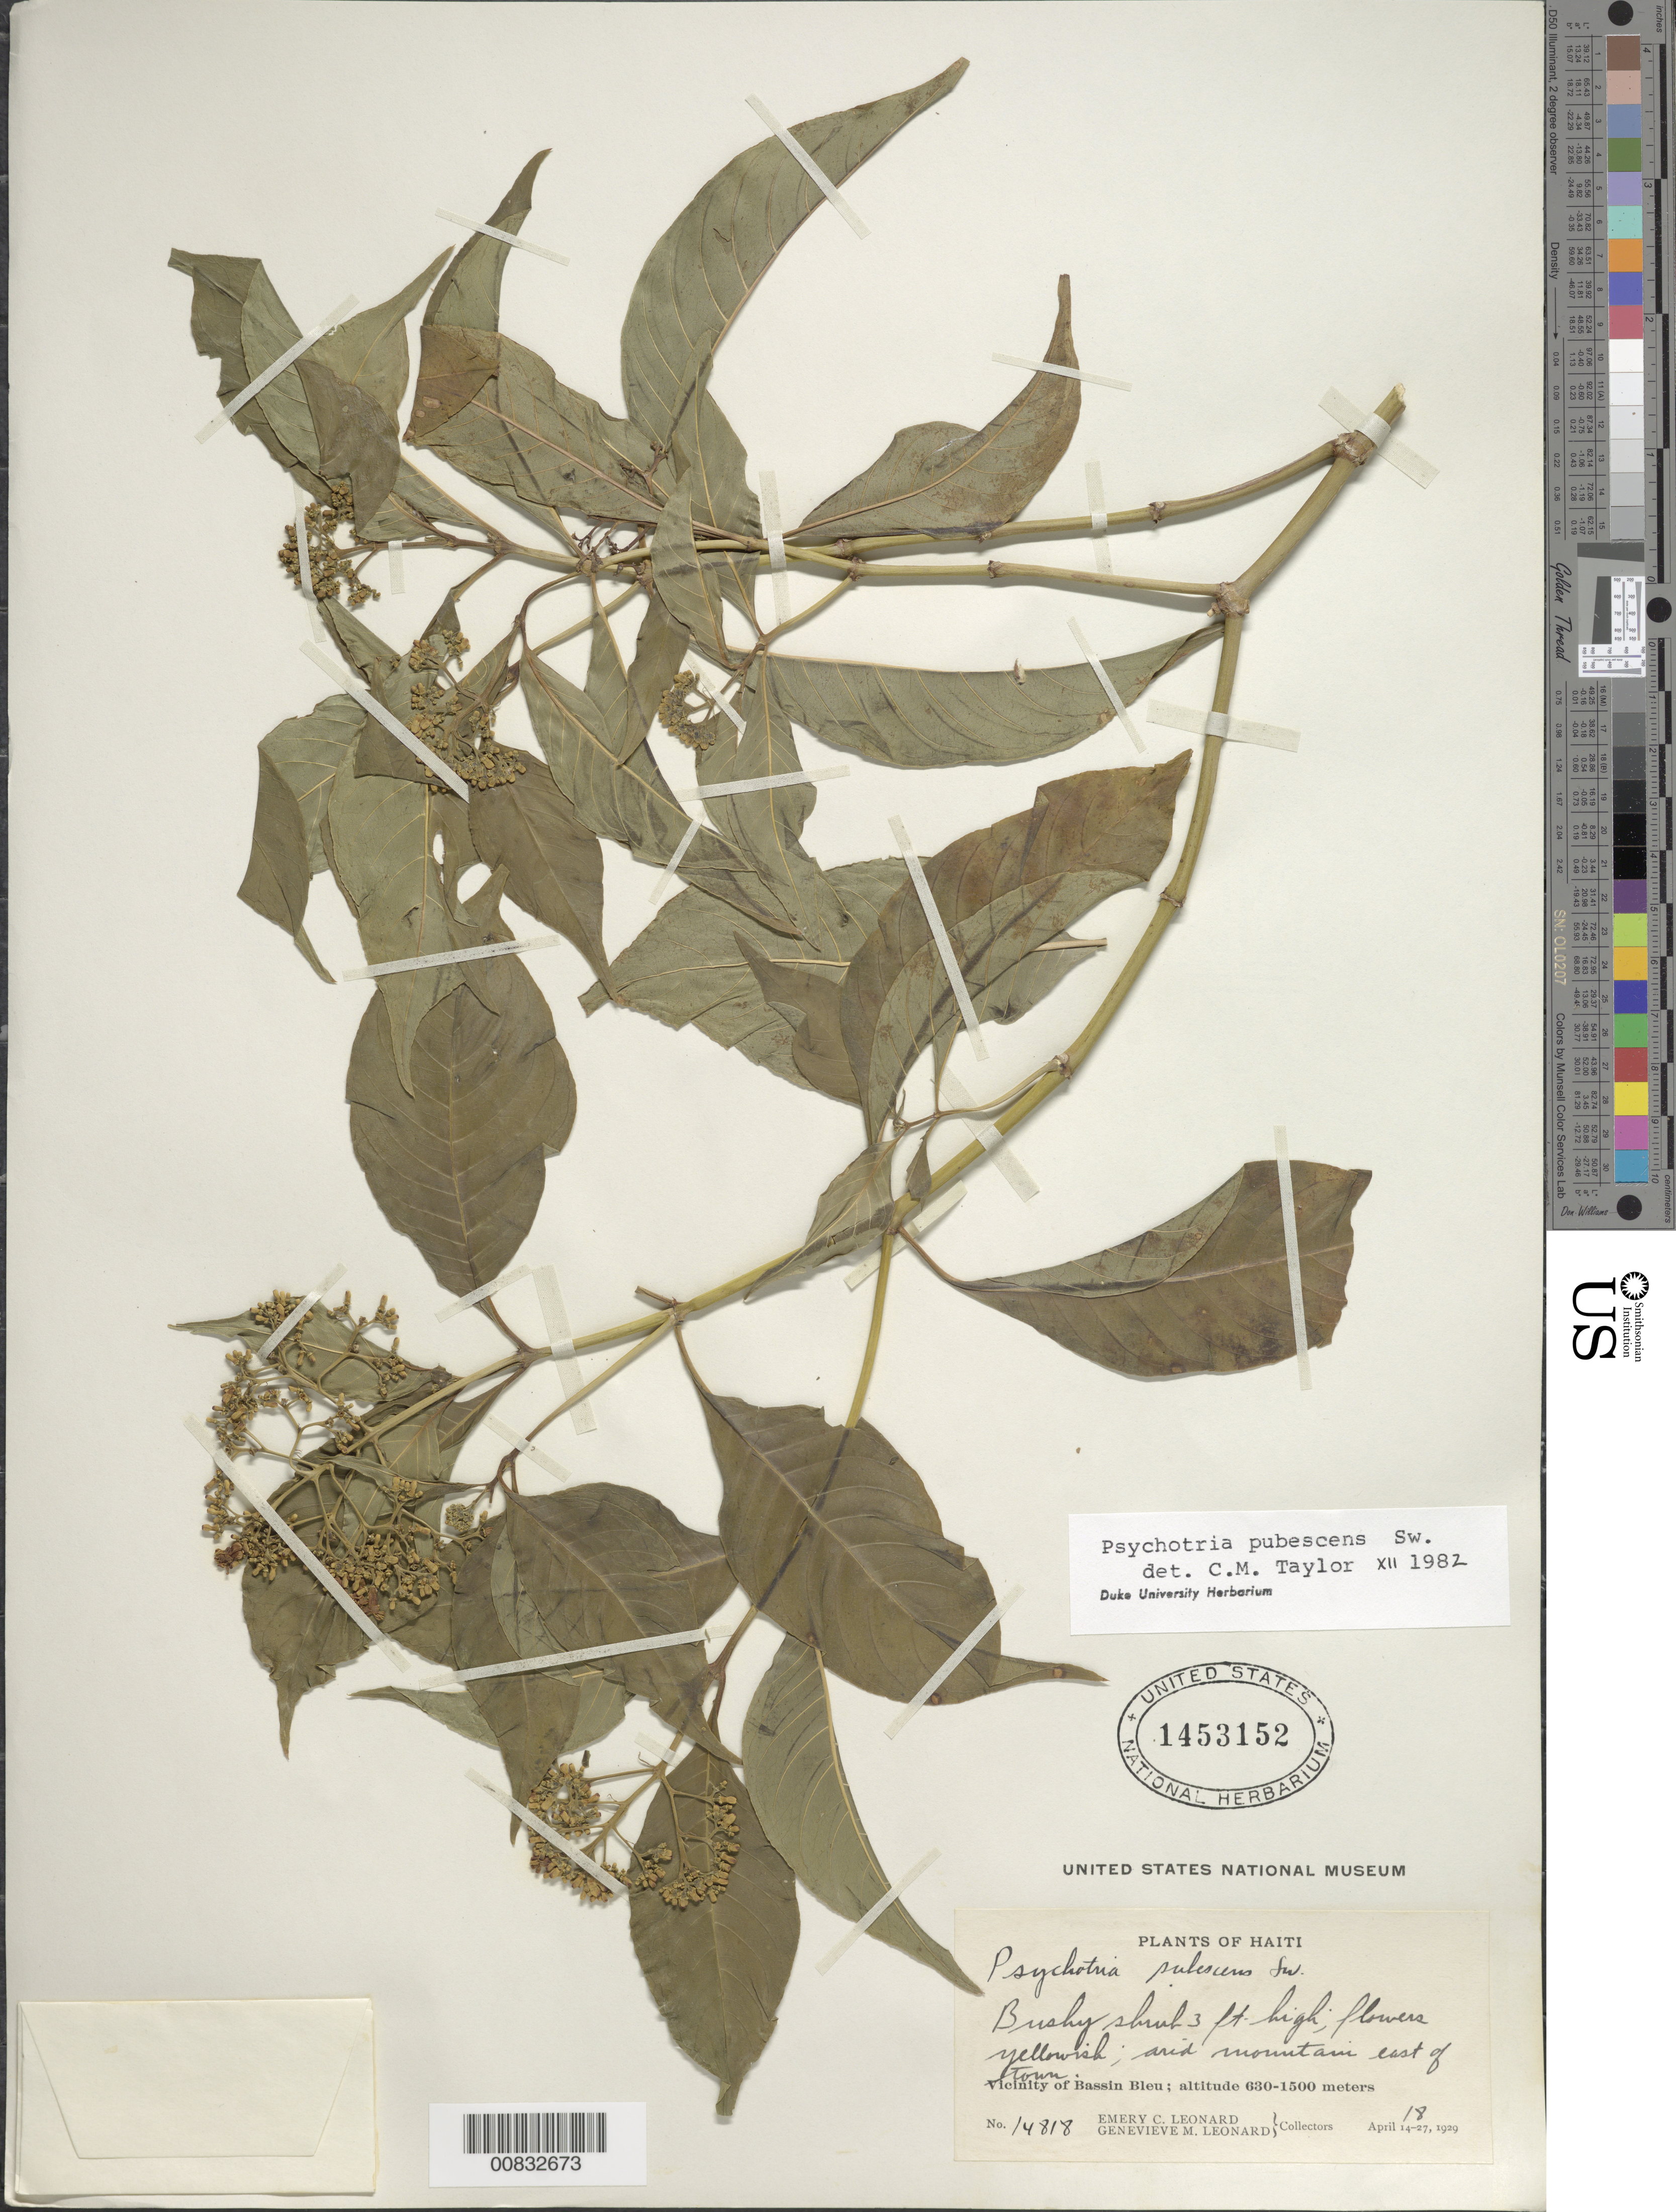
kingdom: Plantae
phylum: Tracheophyta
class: Magnoliopsida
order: Gentianales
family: Rubiaceae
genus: Psychotria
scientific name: Psychotria pubescens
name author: Sw.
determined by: Taylor, Charlotte M.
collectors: E. C. Leonard & G. M. Leonard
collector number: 14818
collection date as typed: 18 Apr 1929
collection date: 1929-04-18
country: Haiti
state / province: Nord-Ouest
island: Hispaniola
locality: Vicinity of Bassin Bleu, E of town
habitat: Arid mountain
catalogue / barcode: US 1453152